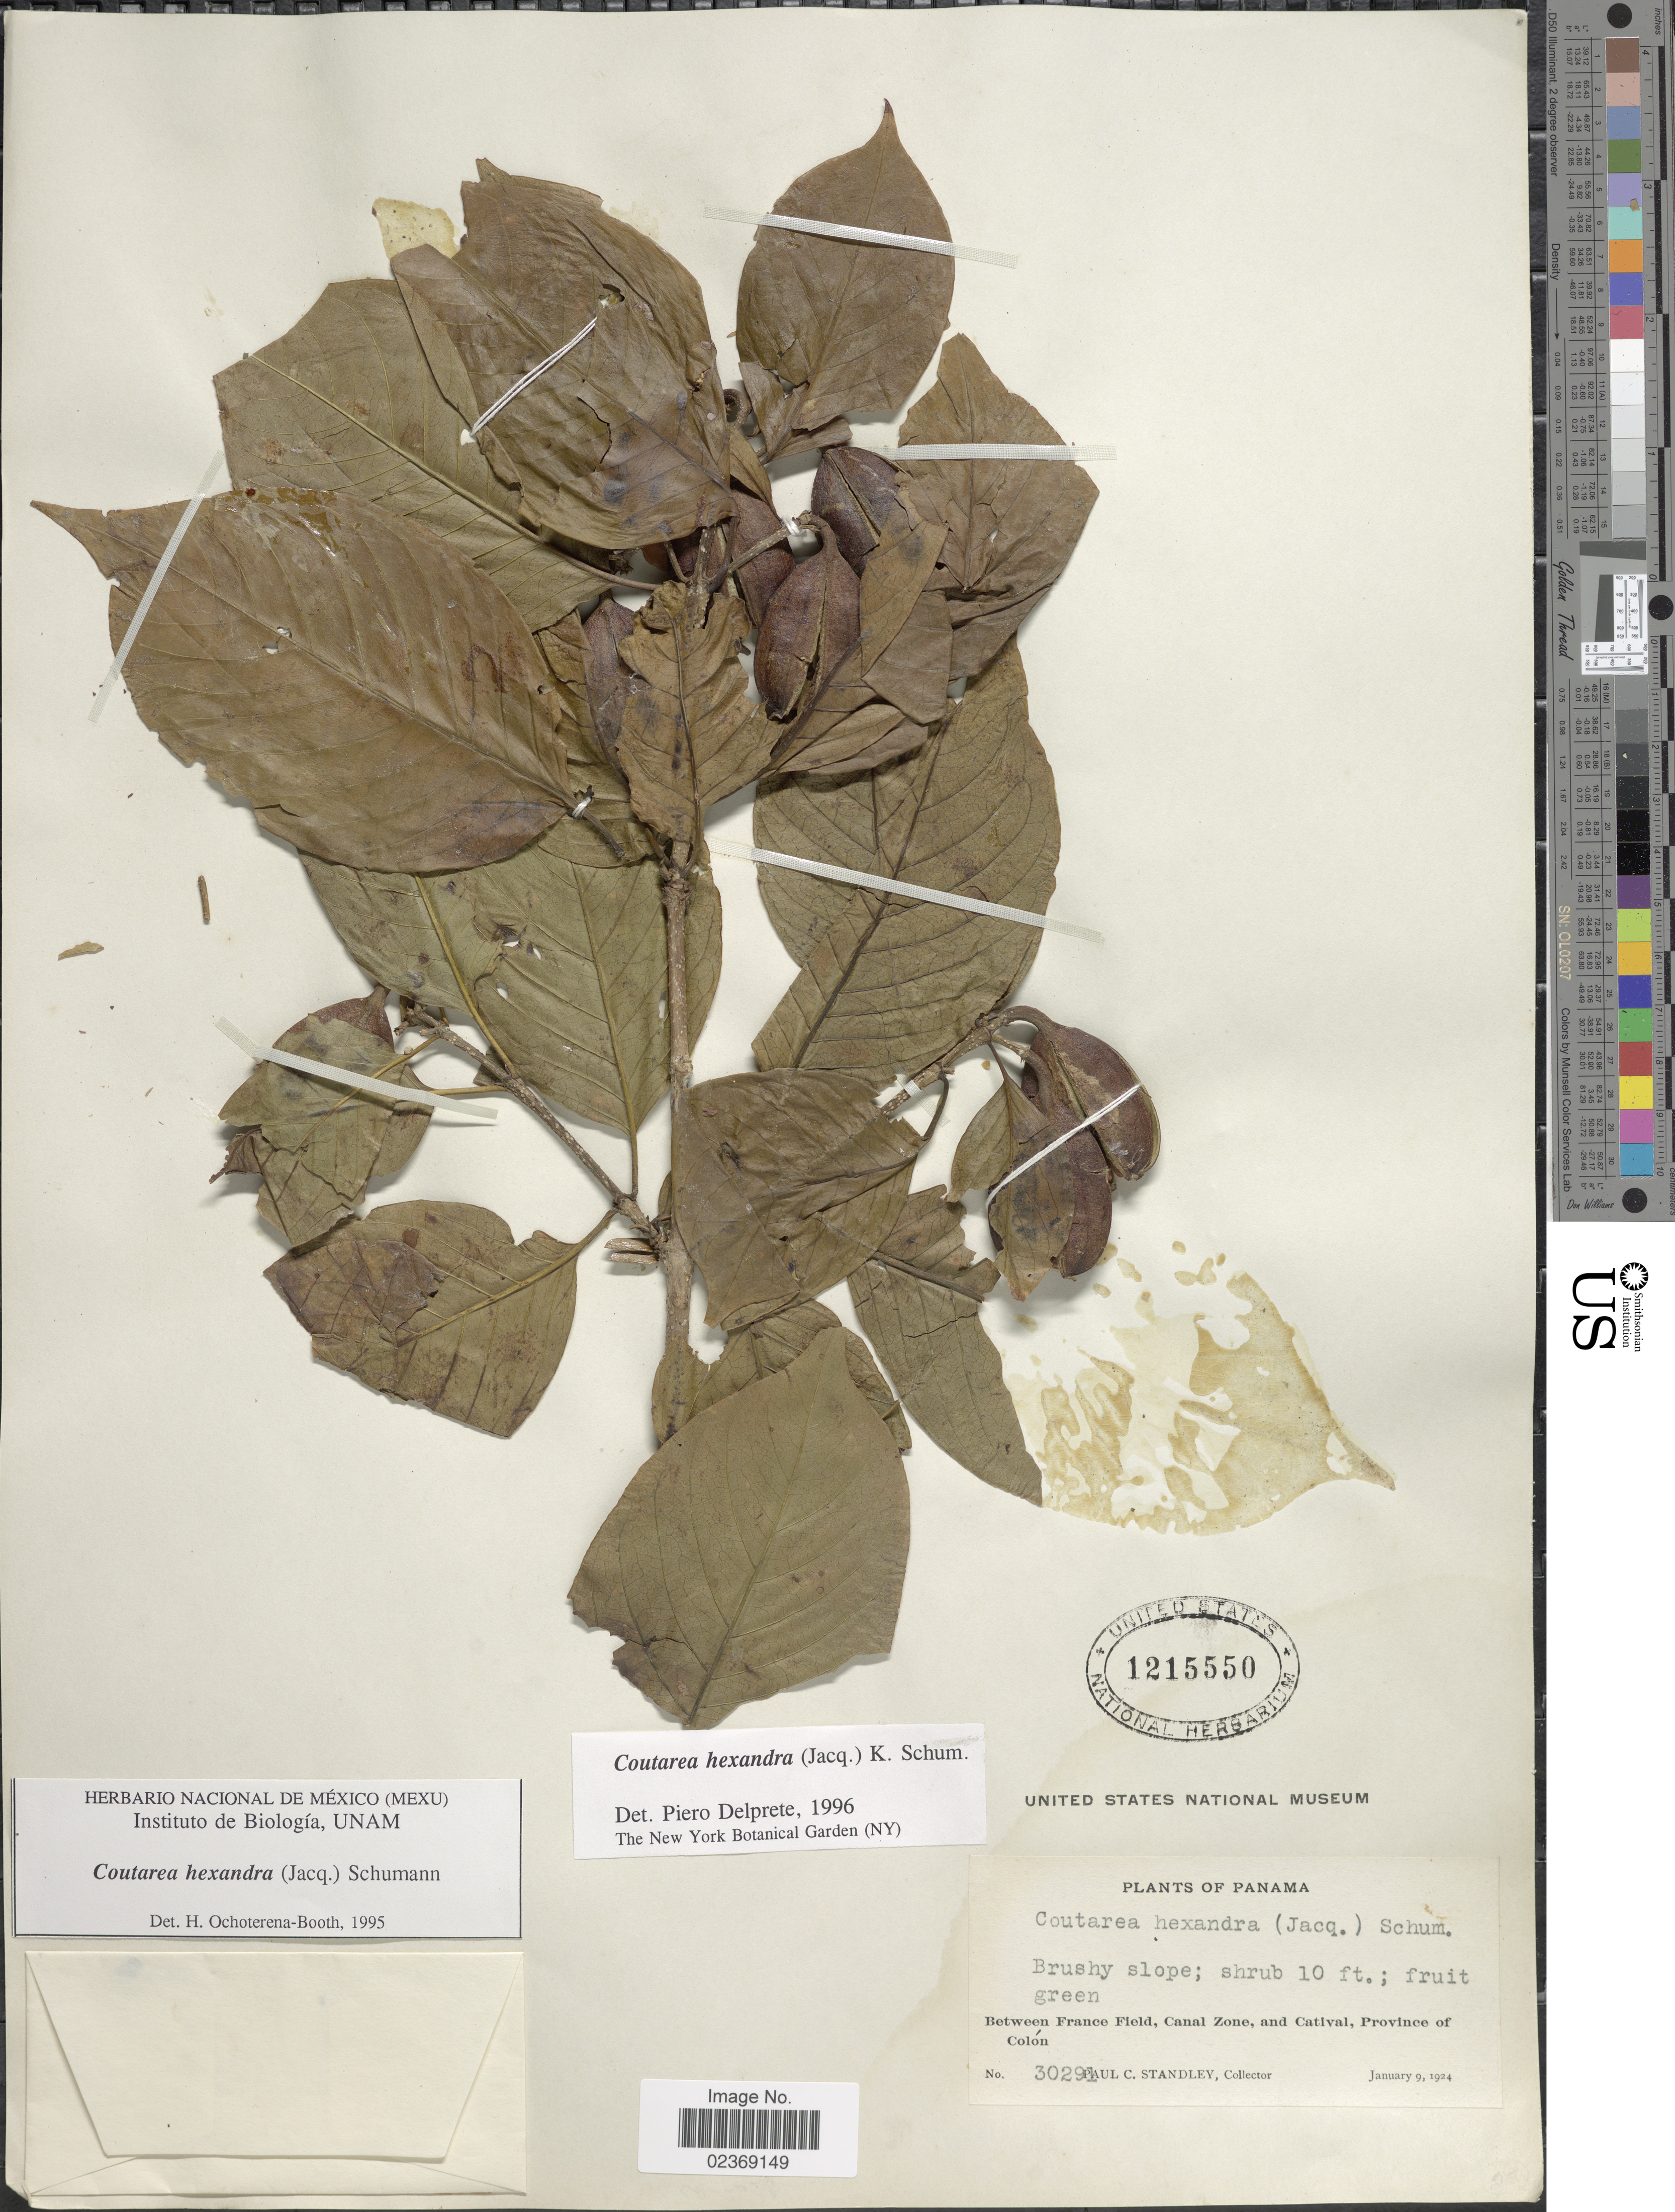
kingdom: Plantae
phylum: Tracheophyta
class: Magnoliopsida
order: Gentianales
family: Rubiaceae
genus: Coutarea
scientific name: Coutarea hexandra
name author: (Jacq.) K. Schum.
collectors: P. C. Standley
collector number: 30291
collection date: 1924-01-09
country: Panama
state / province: Colón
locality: Between France Field, Canal Zone, and Catival, Province of Colon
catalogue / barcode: US 1215550